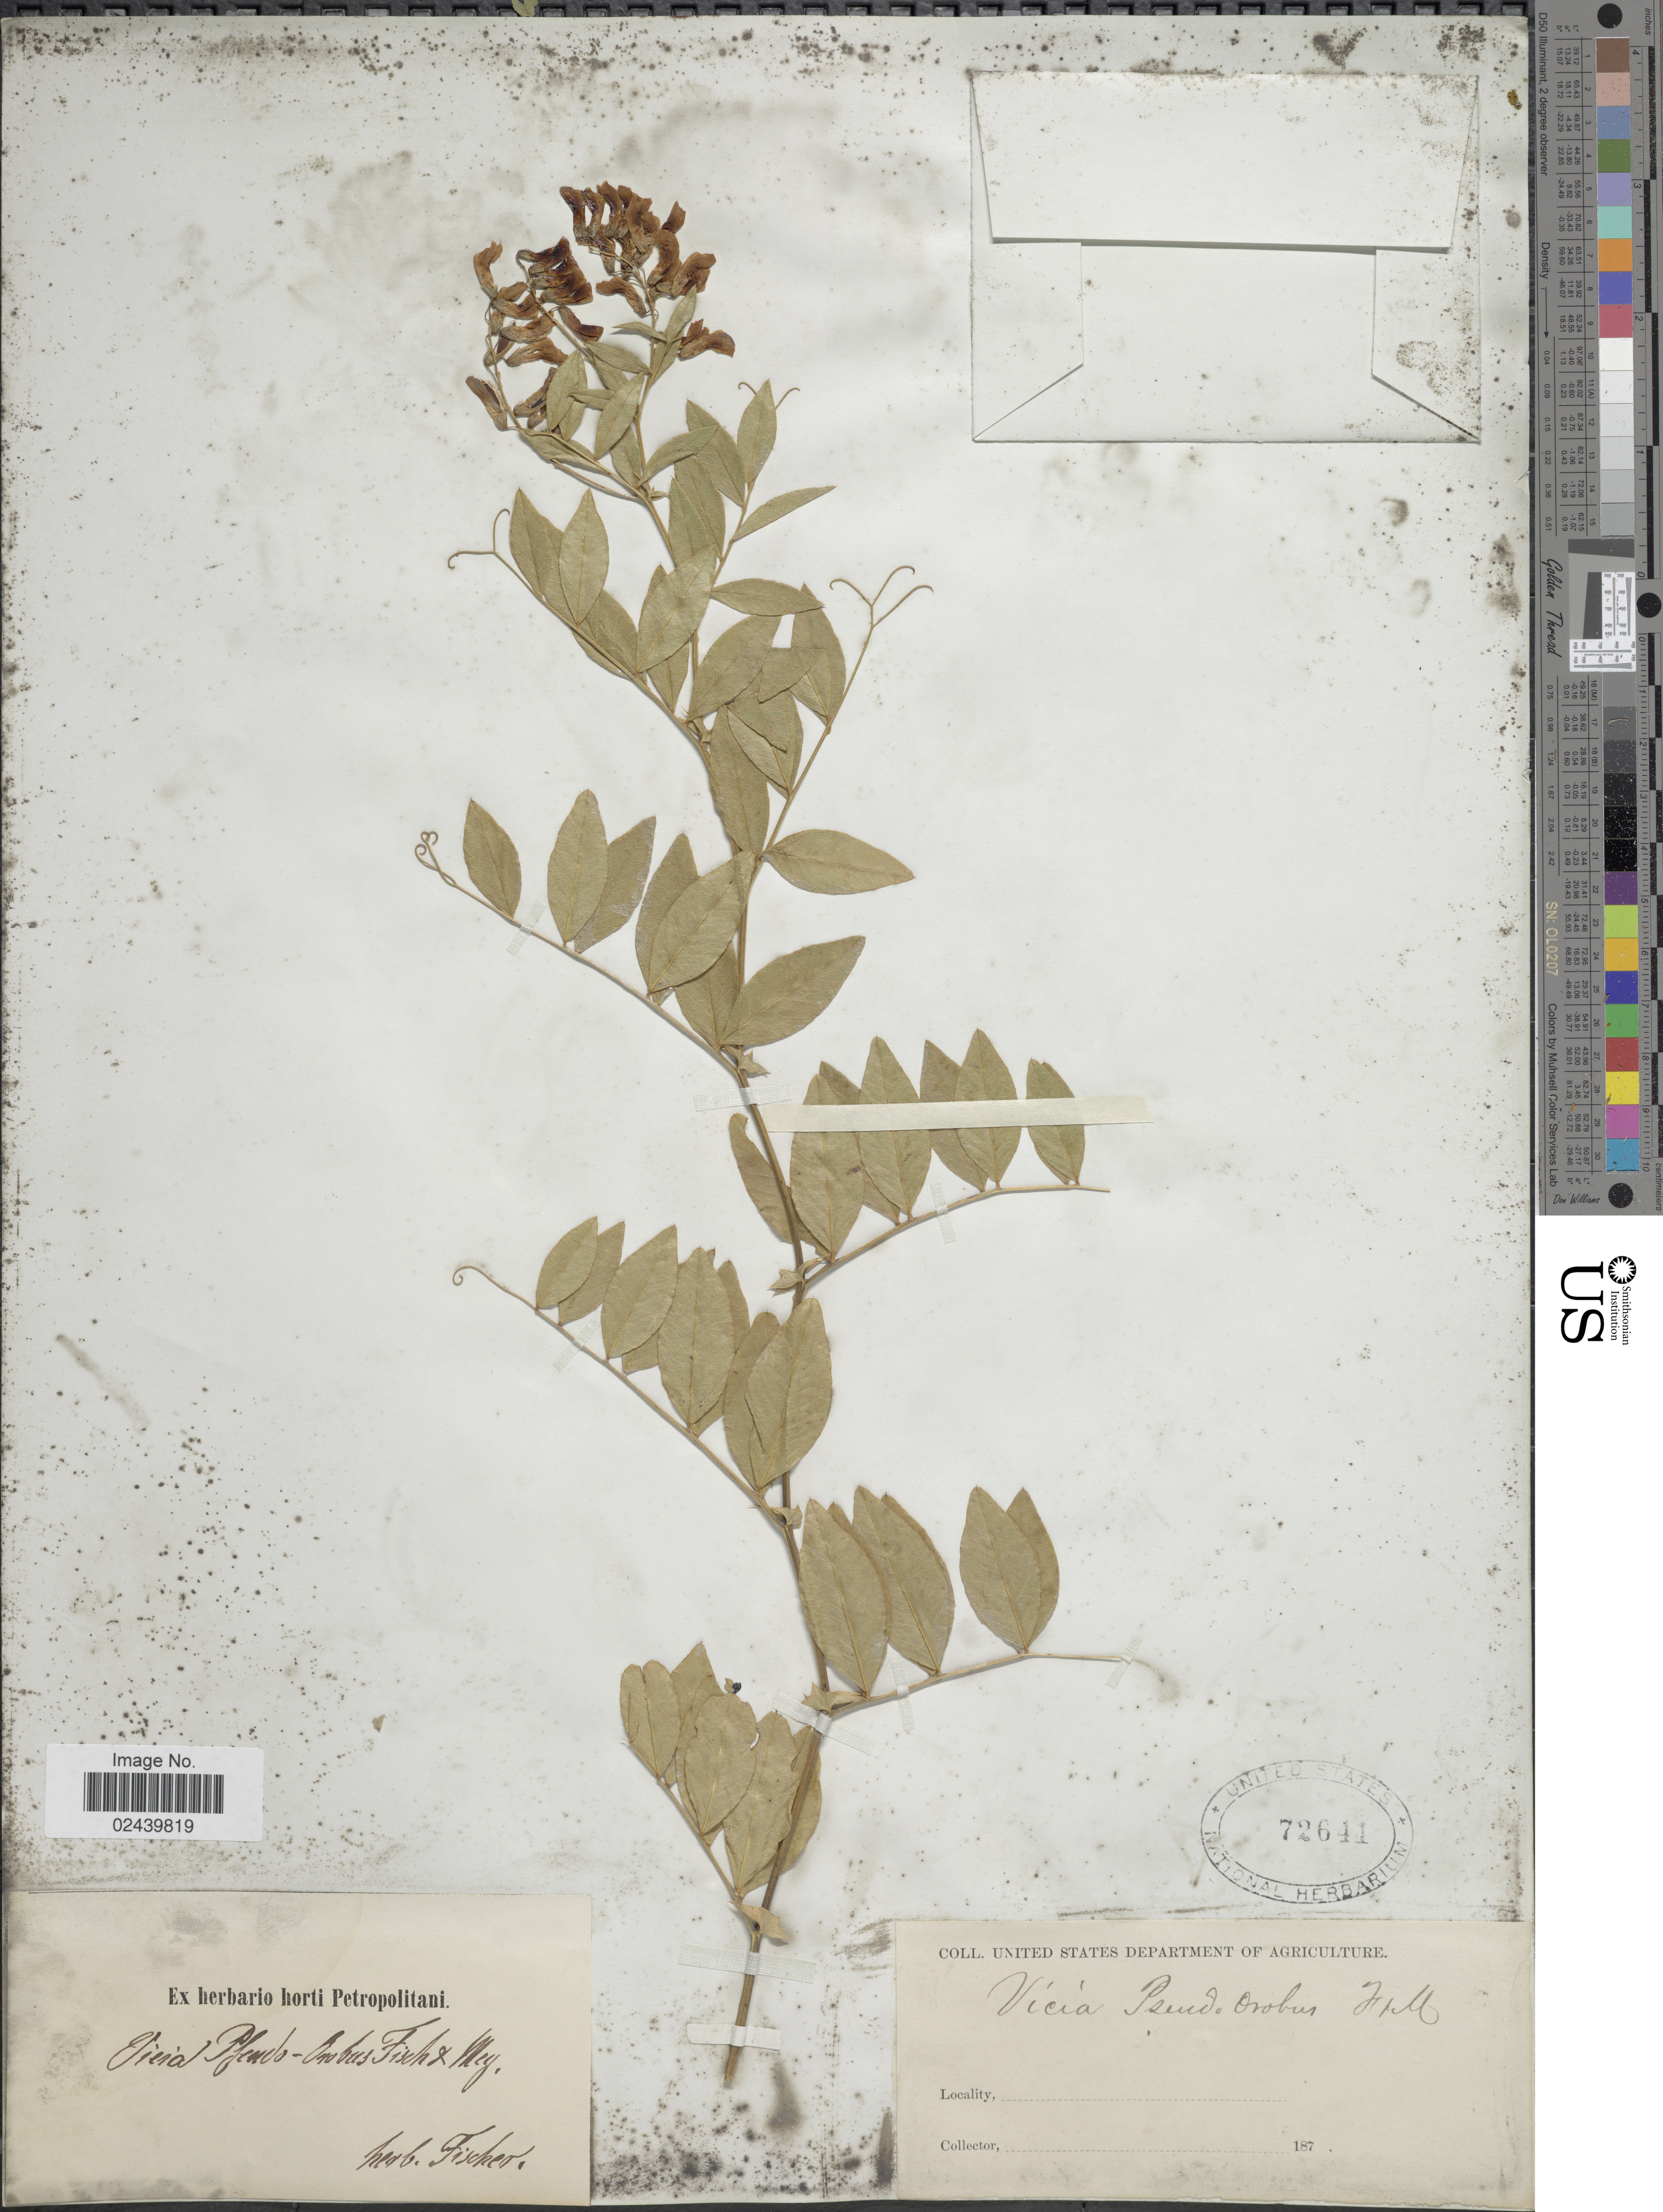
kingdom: Plantae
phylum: Tracheophyta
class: Magnoliopsida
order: Fabales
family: Fabaceae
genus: Vicia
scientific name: Vicia pseudo-orobus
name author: Fisch. & C.A. Mey.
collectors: ex Herb. Fischer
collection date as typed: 187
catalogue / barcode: US 72641